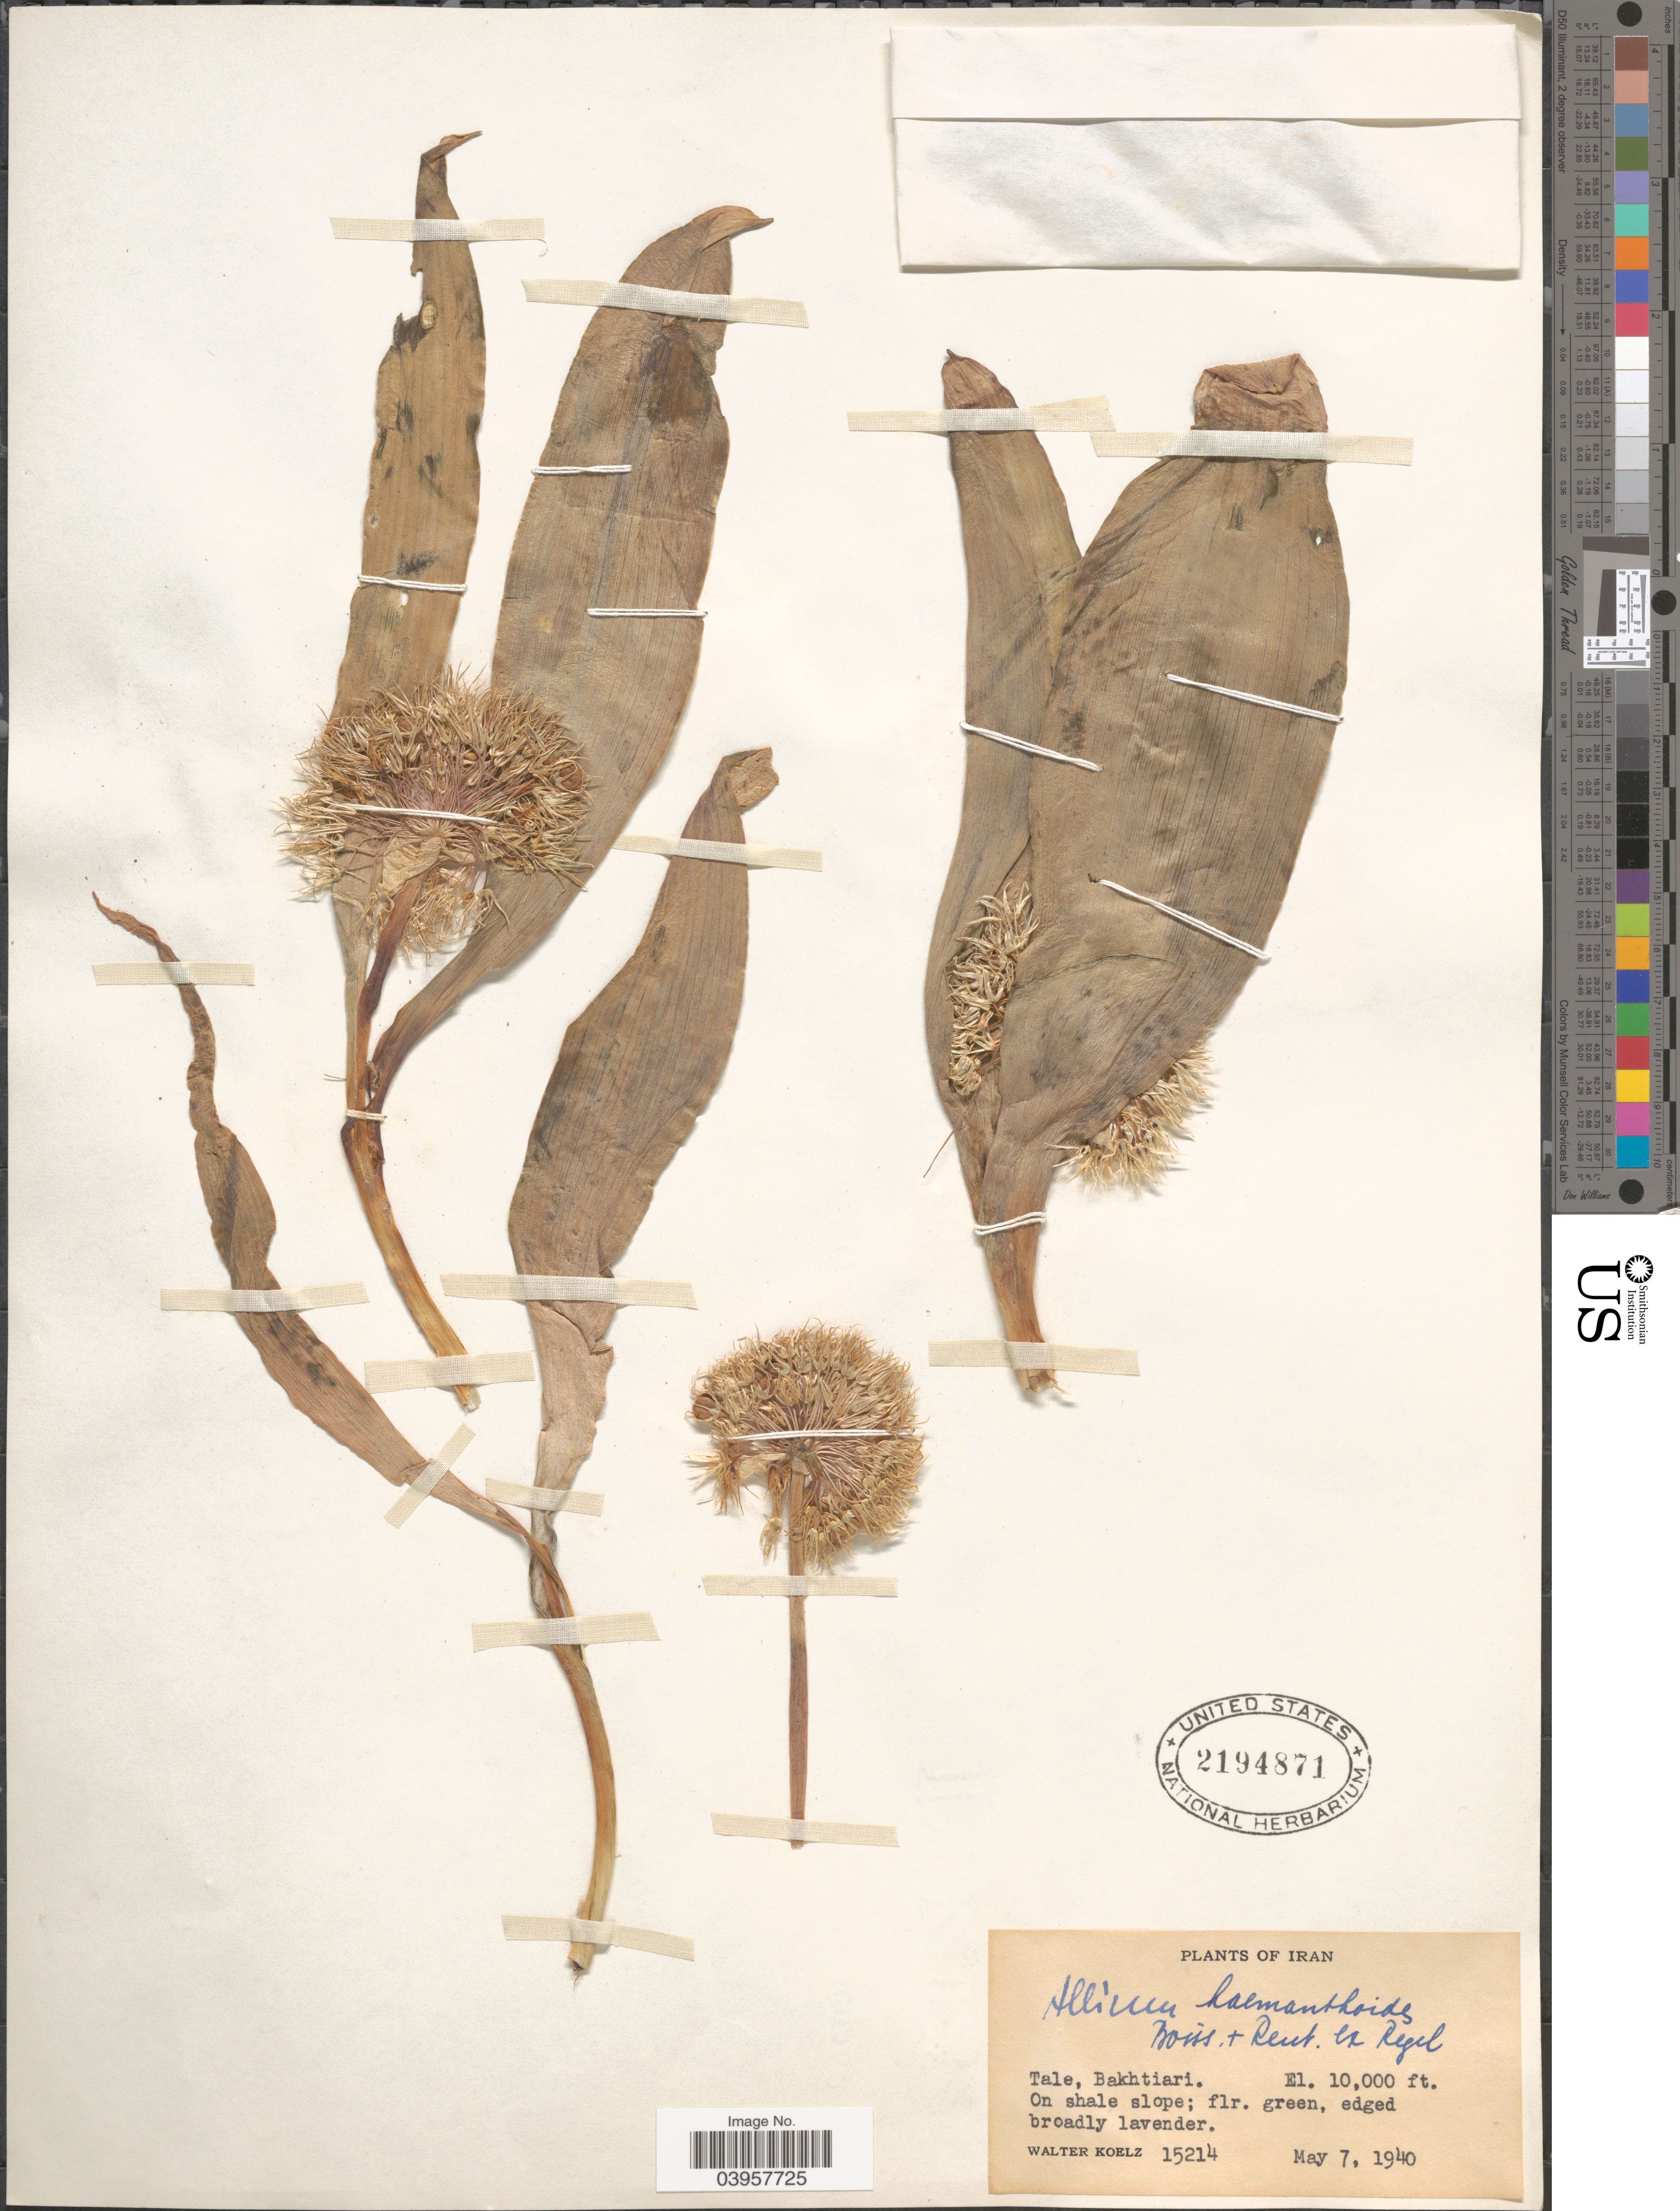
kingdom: Plantae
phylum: Tracheophyta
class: Liliopsida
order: Asparagales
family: Amaryllidaceae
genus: Allium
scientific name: Allium haemanthoides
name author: Boiss. & Reut. ex Regel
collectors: W. N. Koelz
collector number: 15214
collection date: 1940-05-07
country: Iran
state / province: Chahar Mahaal and Bakhtiari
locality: Tale, Bakhtiari.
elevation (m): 3048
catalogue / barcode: US 2194871